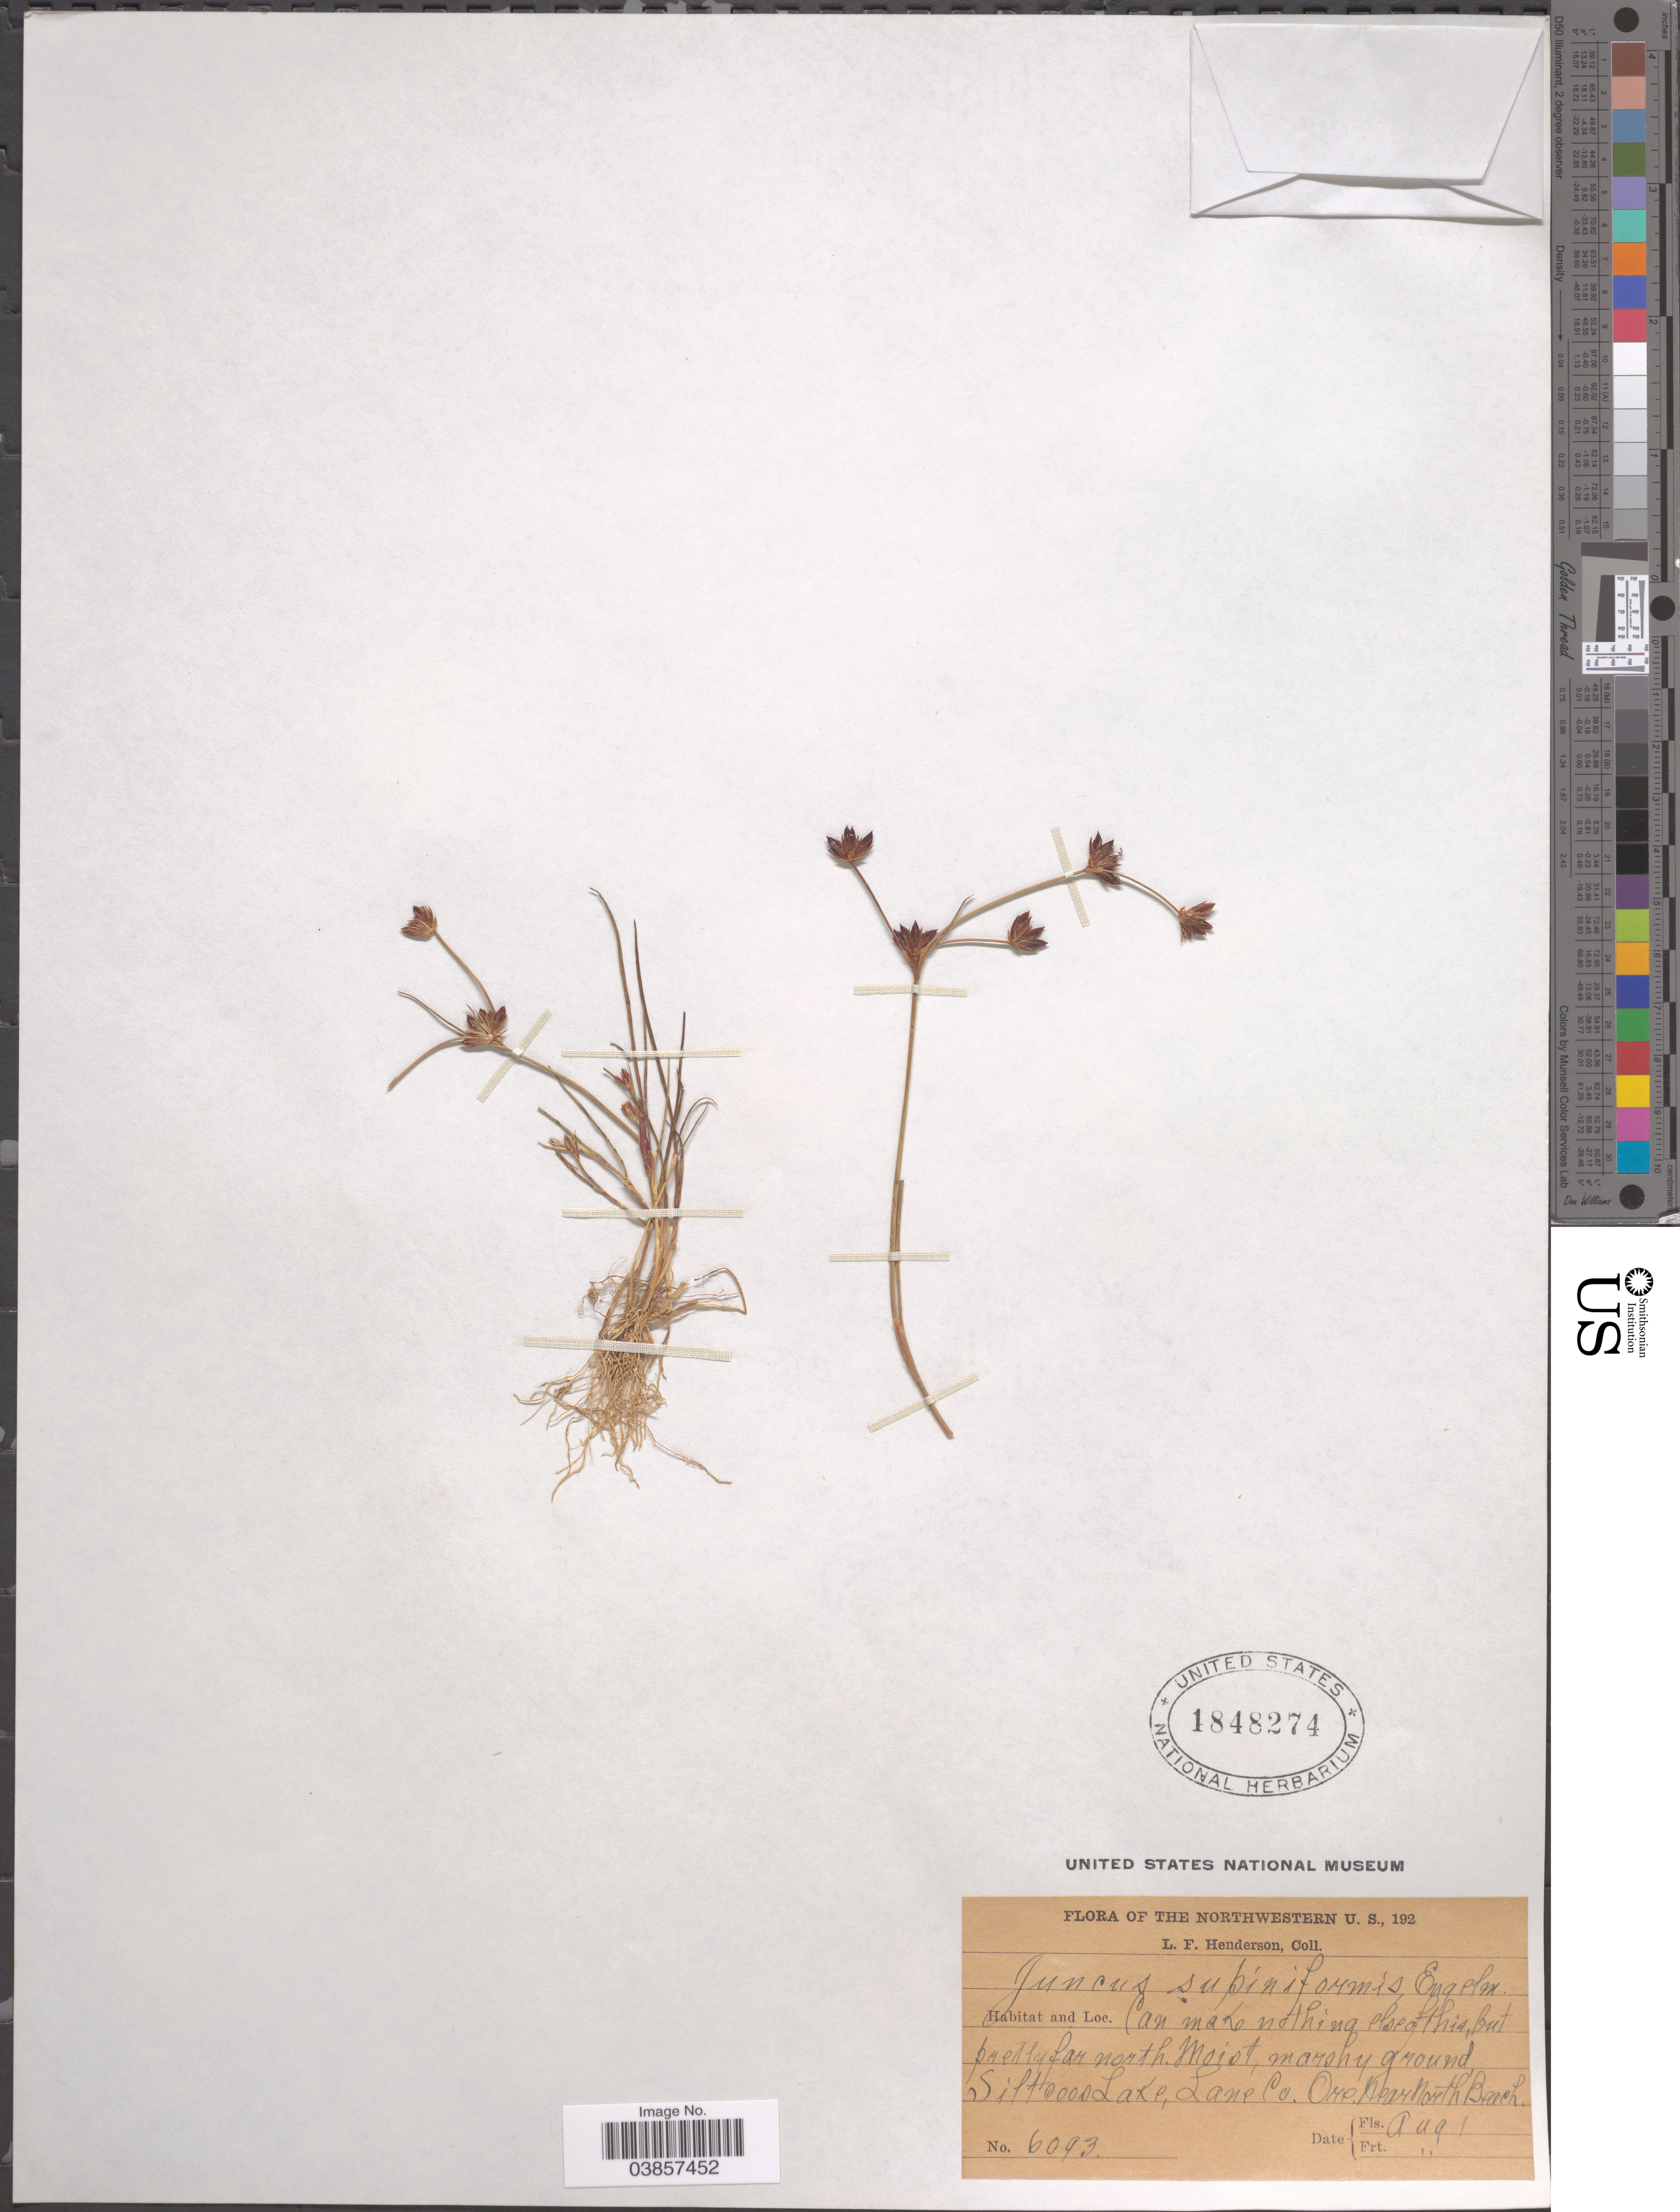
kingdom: Plantae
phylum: Tracheophyta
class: Liliopsida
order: Poales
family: Juncaceae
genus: Juncus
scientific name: Juncus supiniformis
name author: Engelm.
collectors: L. Henderson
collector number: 6093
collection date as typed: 1 Aug 192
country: United States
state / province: Oregon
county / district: Lane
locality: The Northwestern U.S. Siltcoos Lake, Lane Co. Near North Beach.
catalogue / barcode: US 1848274